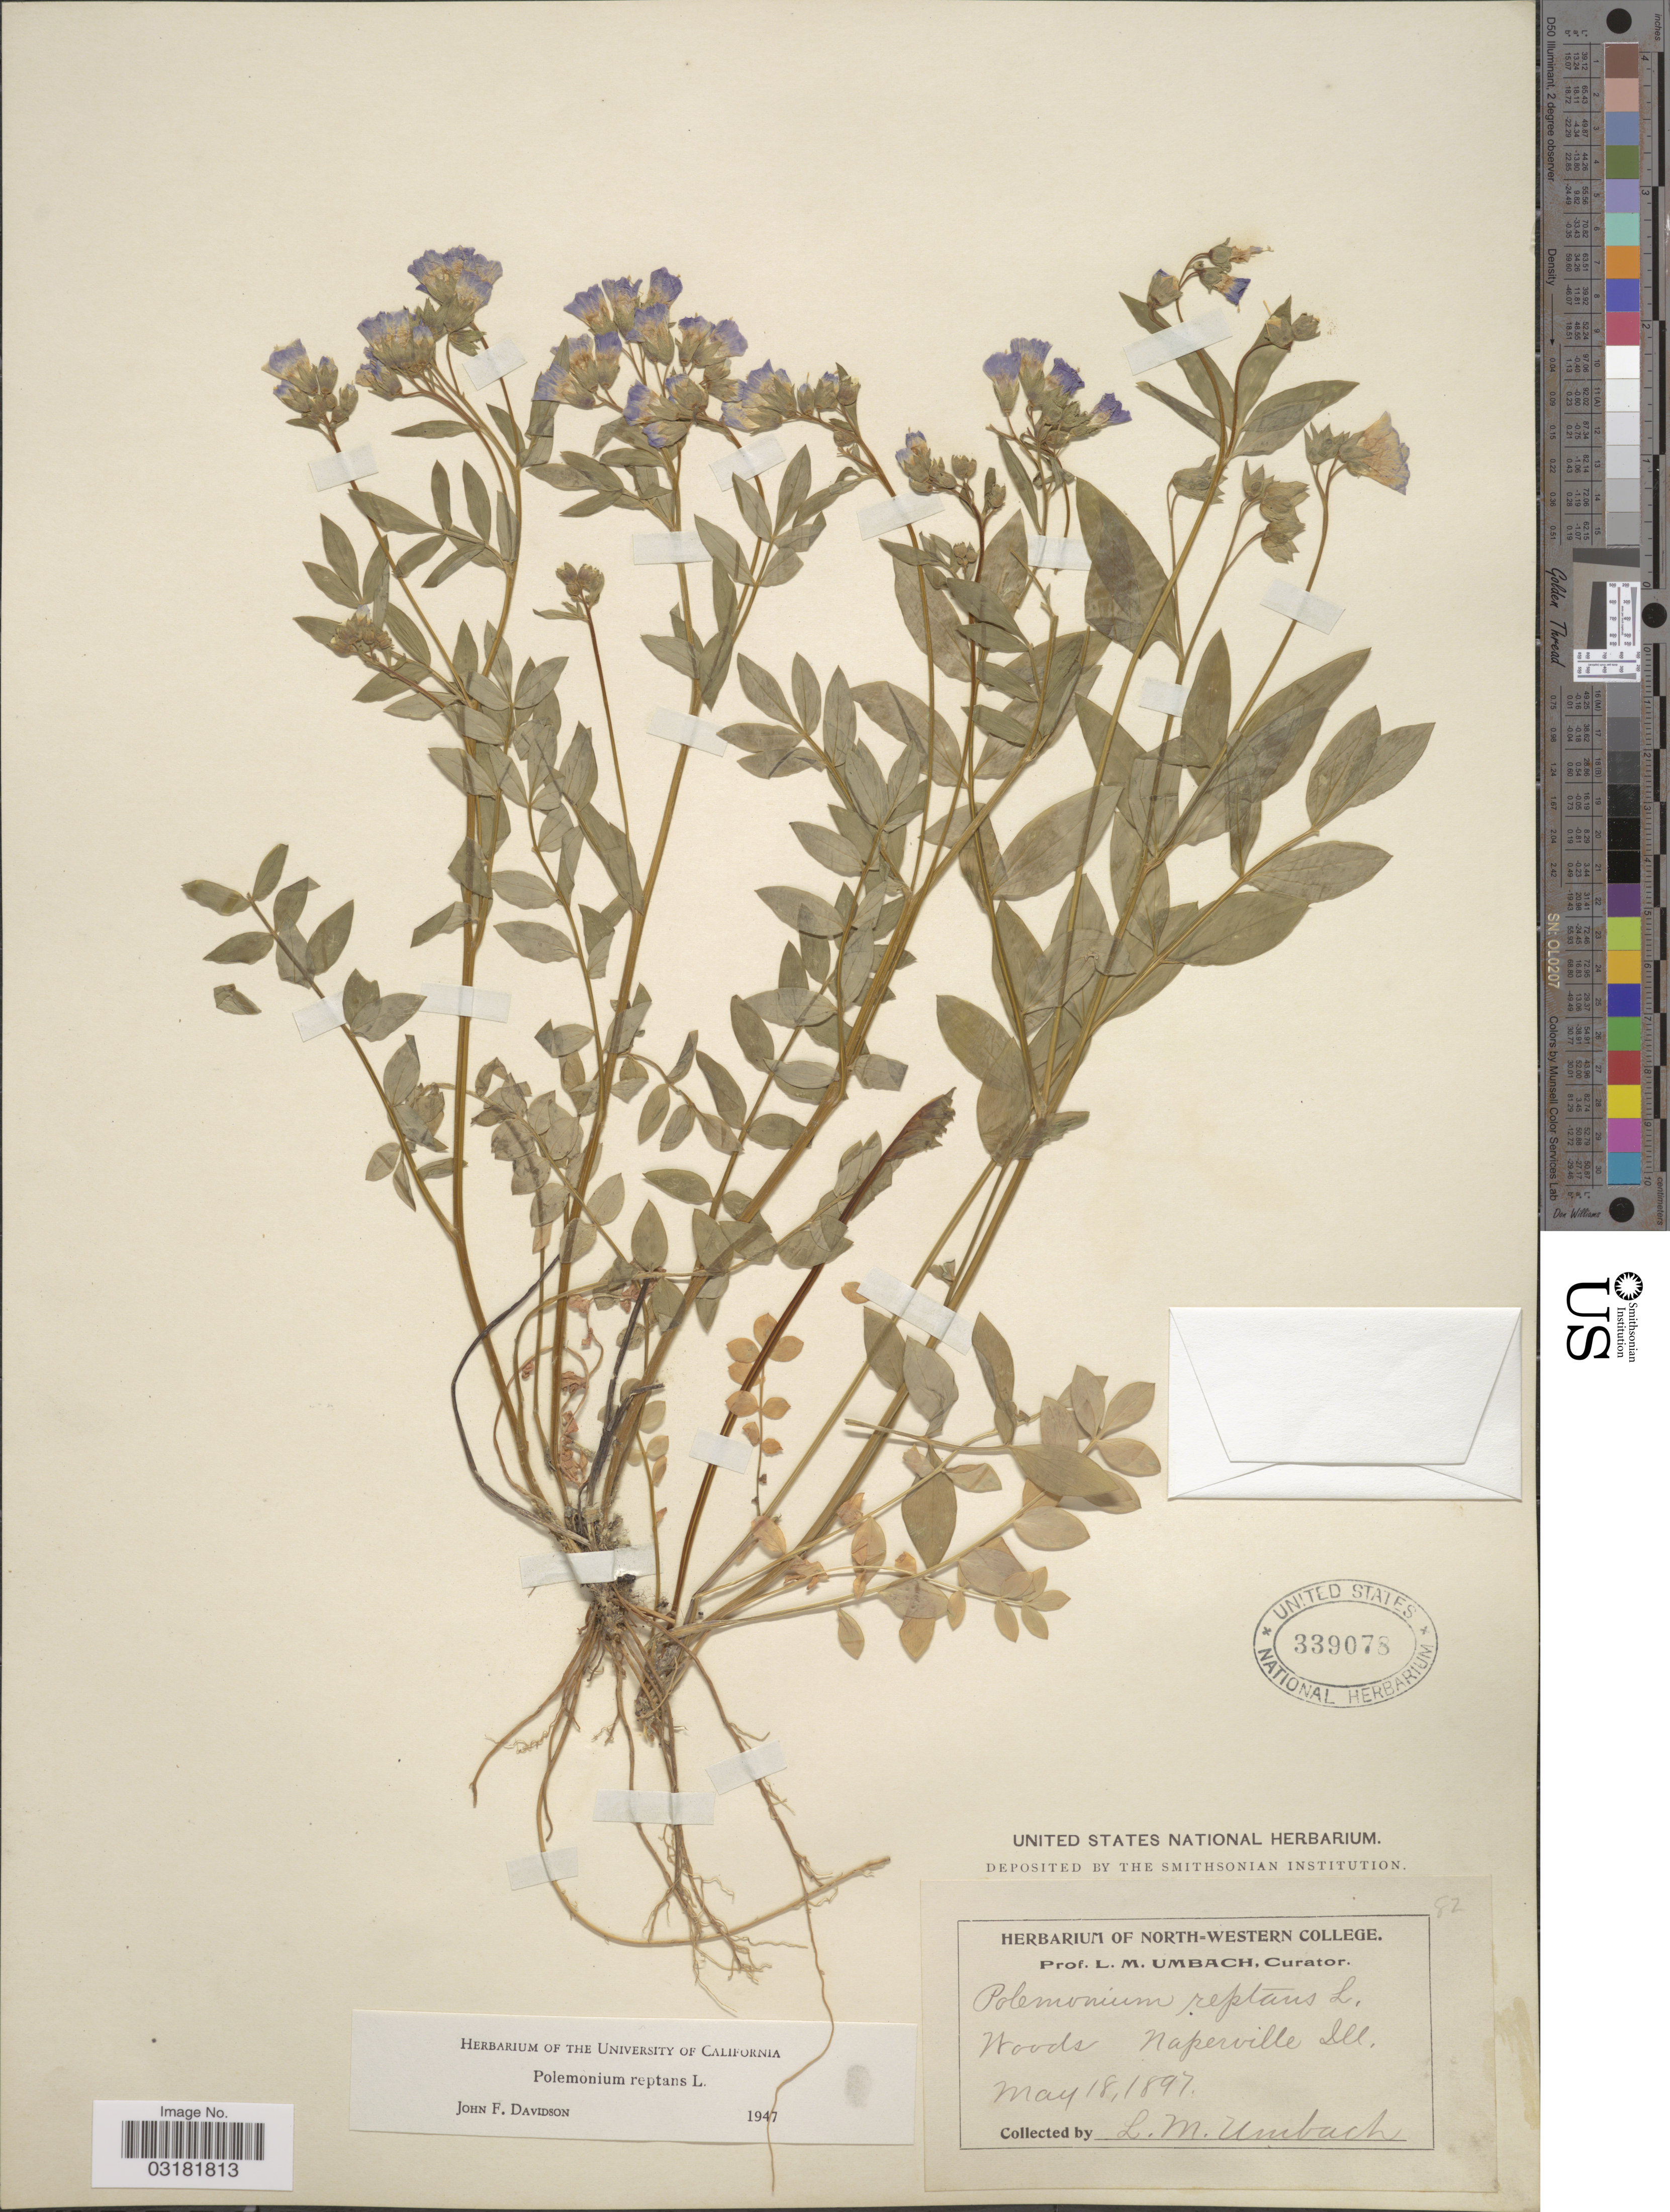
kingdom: Plantae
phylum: Tracheophyta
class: Magnoliopsida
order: Ericales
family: Polemoniaceae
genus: Polemonium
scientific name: Polemonium reptans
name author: L.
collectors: L. M. Umbach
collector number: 82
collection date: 1897-05-18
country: United States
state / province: Illinois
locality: Naperville Ill.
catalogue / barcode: US 339078